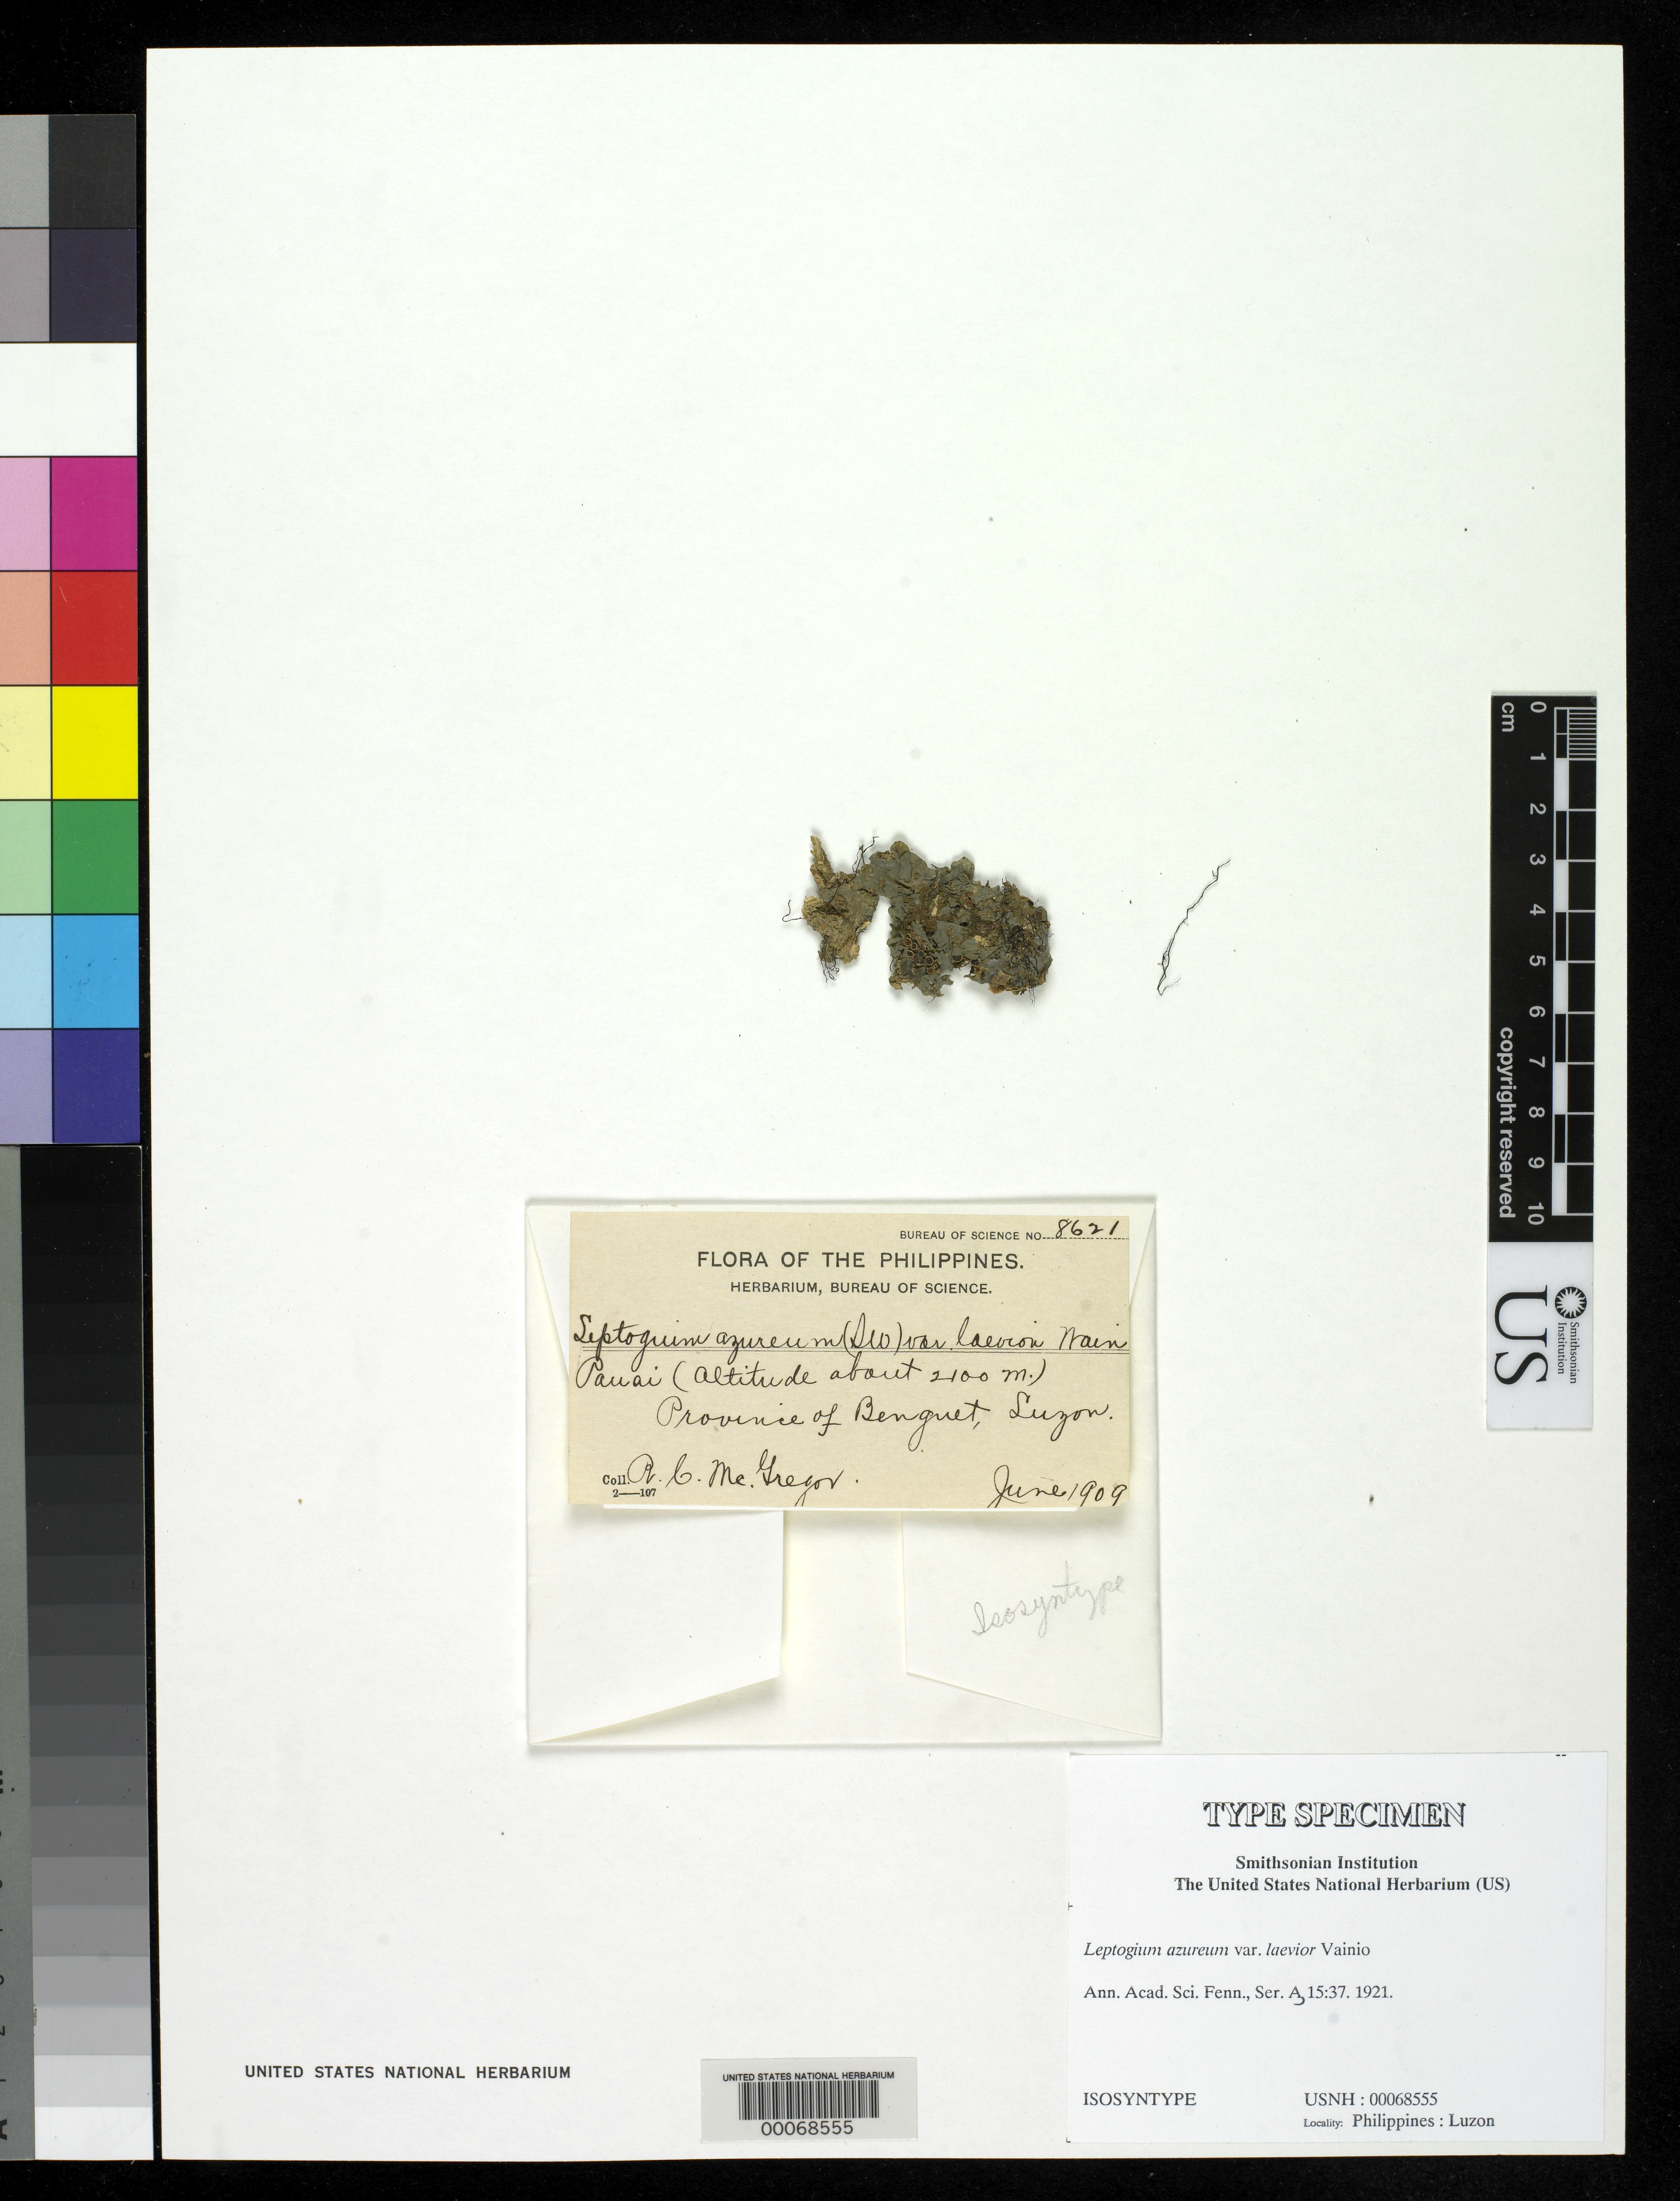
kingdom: Fungi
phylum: Ascomycota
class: Lecanoromycetes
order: Peltigerales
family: Collemataceae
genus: Leptogium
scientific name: Leptogium azureum var. laevior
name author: Vain.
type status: Isosyntype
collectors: R. C. McGregor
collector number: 8621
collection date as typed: Jun 1909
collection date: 1909-06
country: Philippines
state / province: Cordillera (Administrative Region)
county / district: Benguet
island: Luzon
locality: Pauai.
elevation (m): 2100